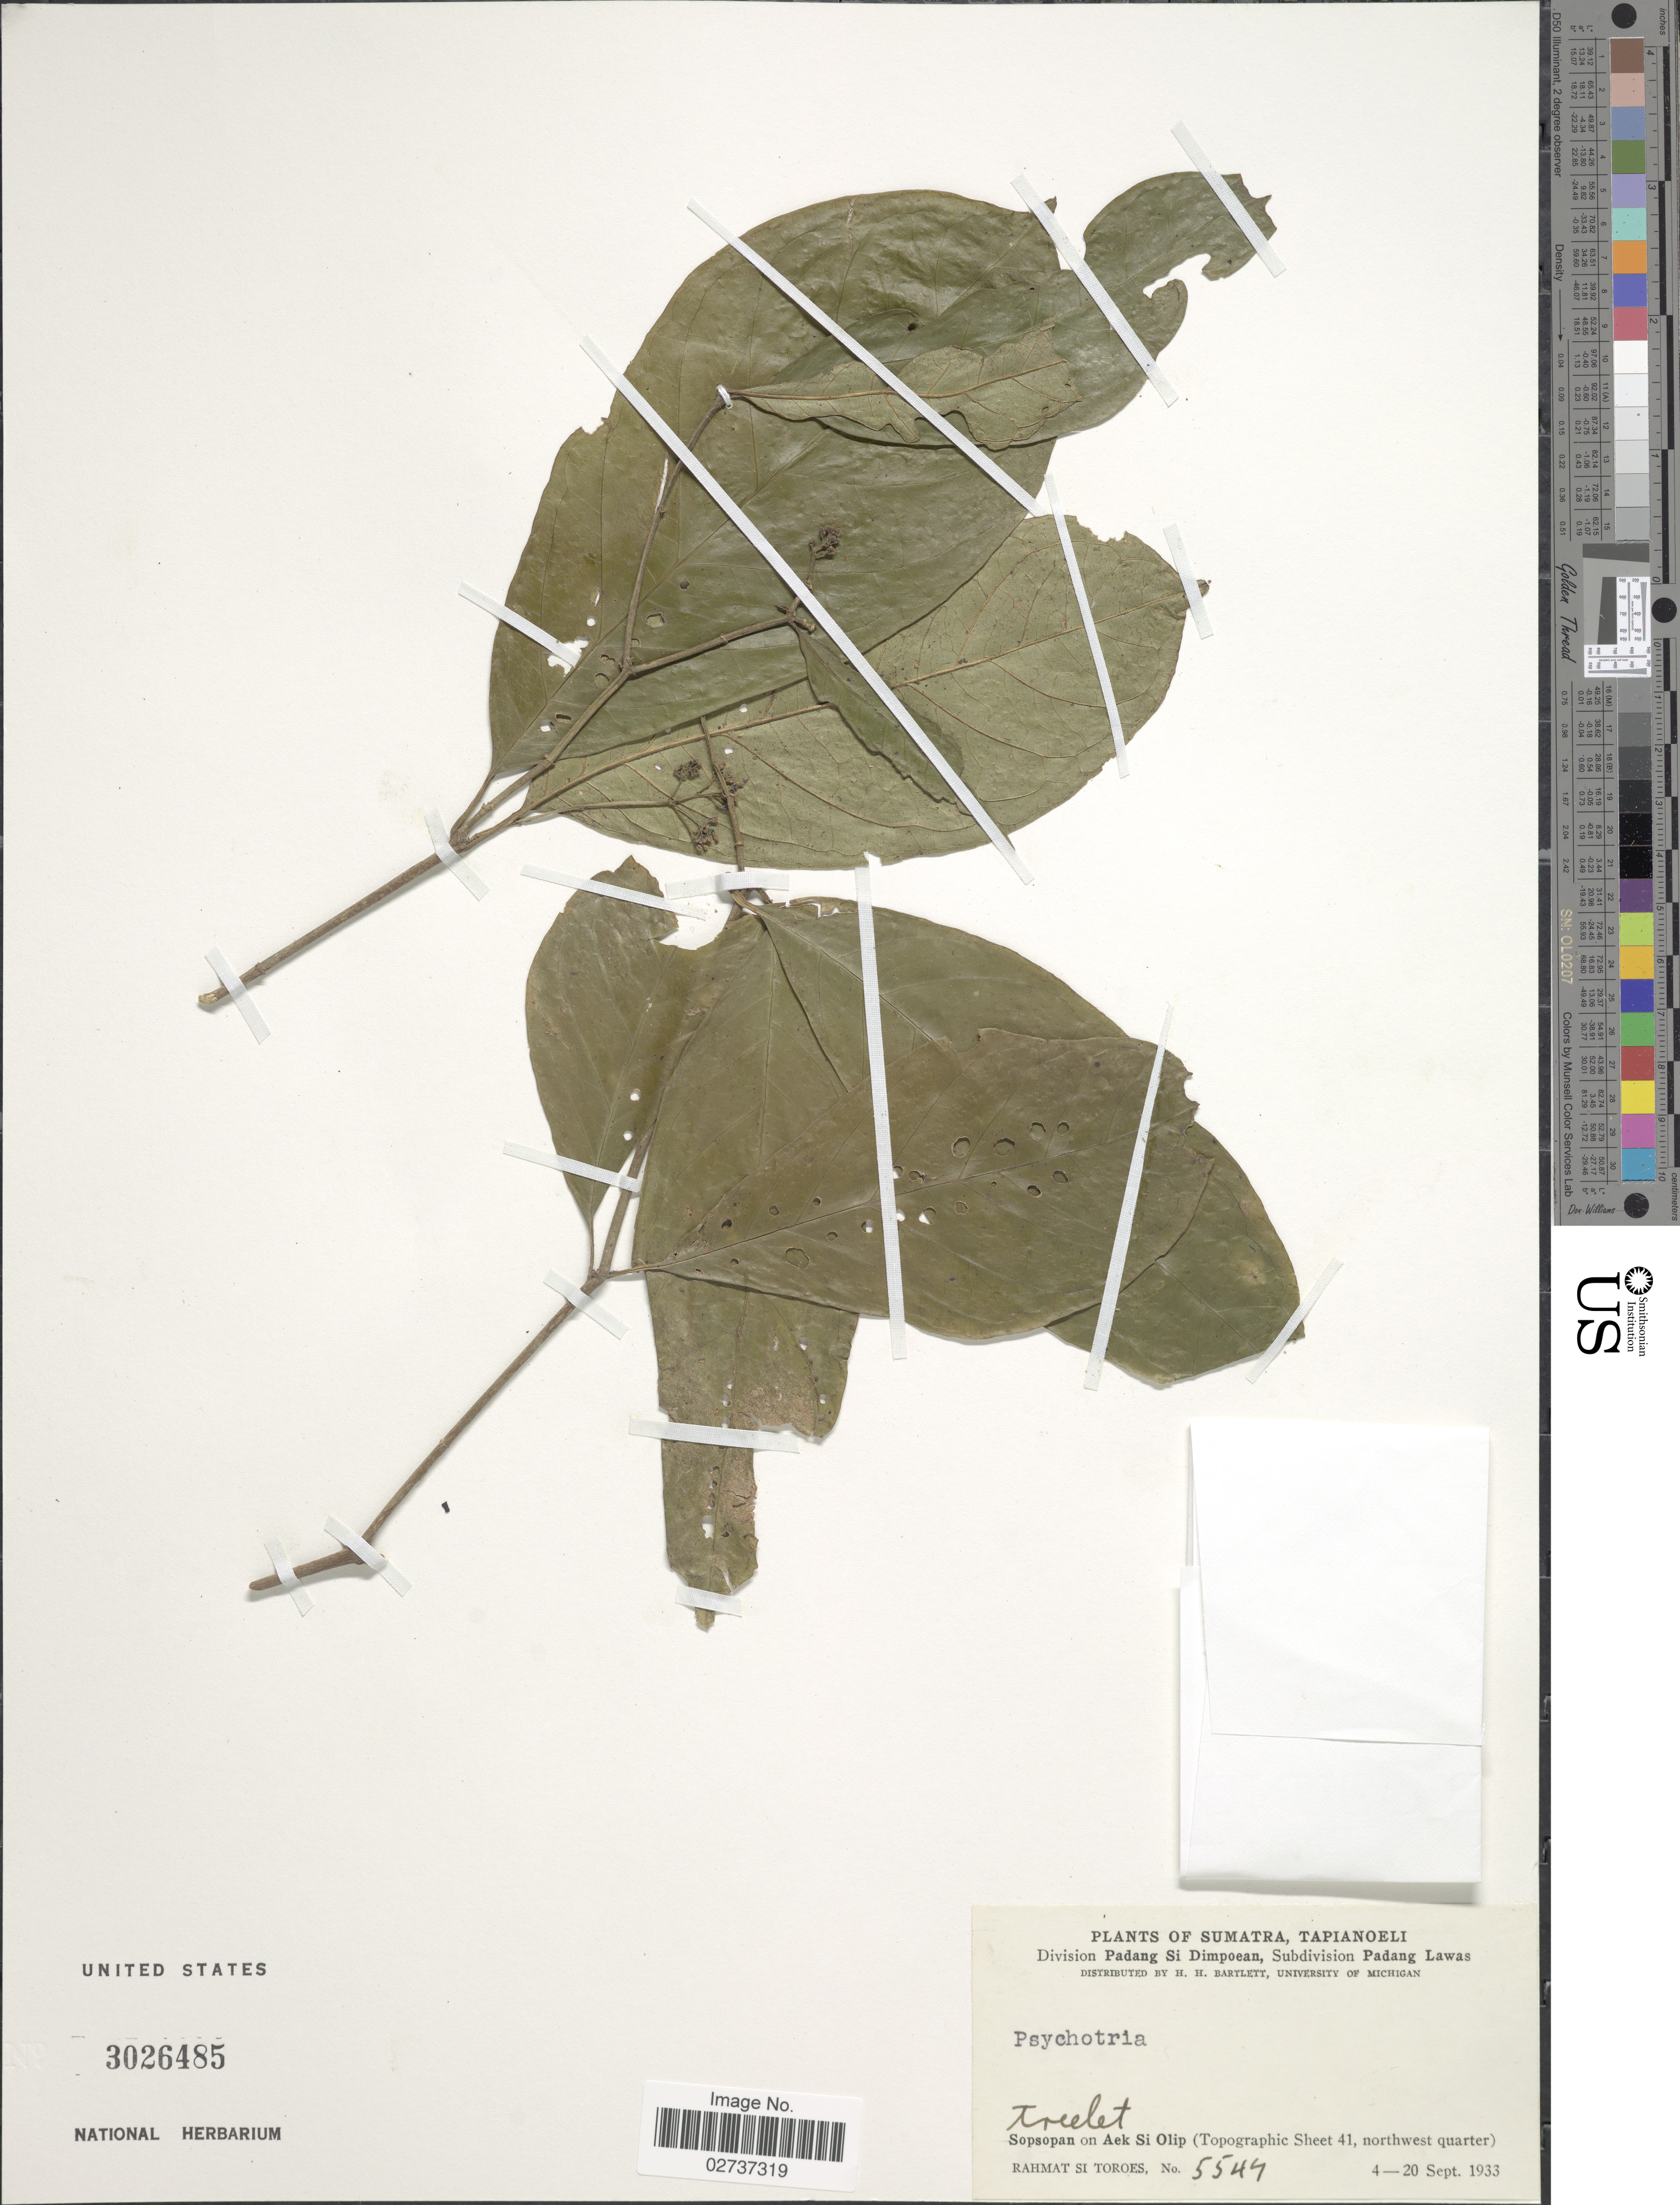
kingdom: Plantae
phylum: Tracheophyta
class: Magnoliopsida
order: Gentianales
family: Rubiaceae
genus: Psychotria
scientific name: Psychotria sp.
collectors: Rahmat Si Boeea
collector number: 5544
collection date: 1933-09-04/1933-09-20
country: Indonesia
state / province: Sumatra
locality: Tapianoeli, Division Padang Si Dimpoean, Subdivision Padang Lawas. Sosopan on Aek Si Olip (Topographic Sheet 41, northwest quarter)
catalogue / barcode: US 3026485